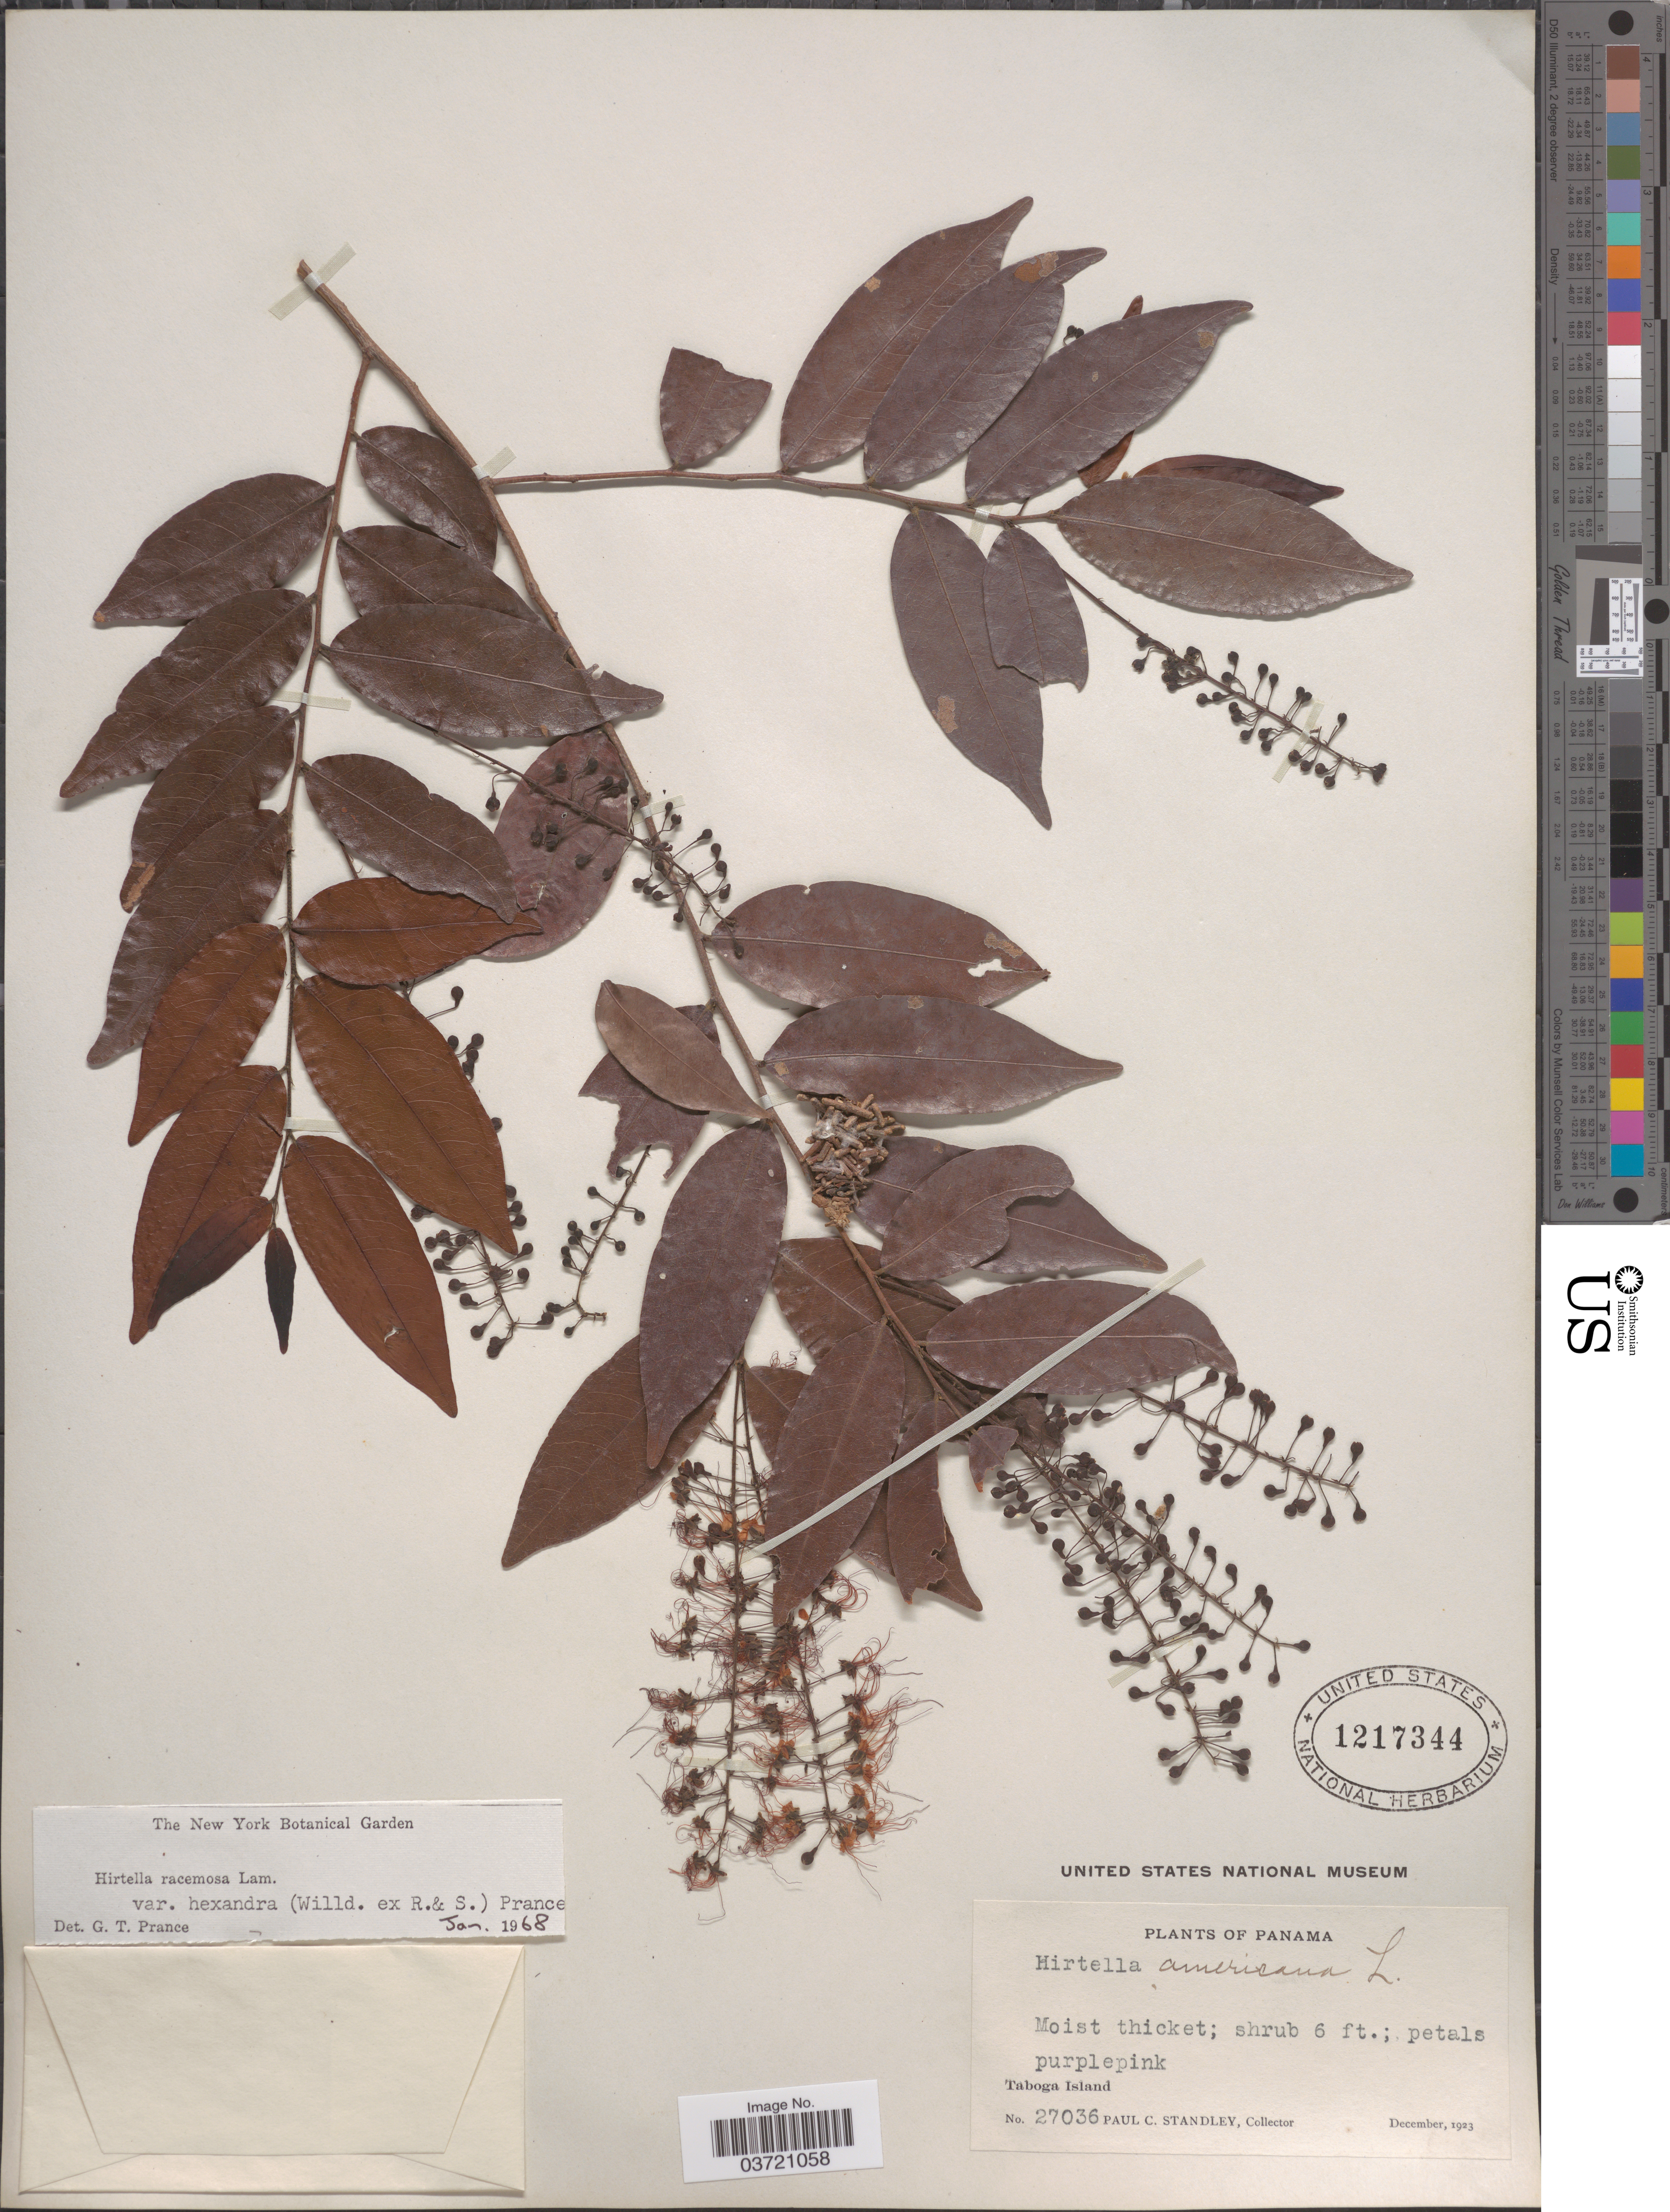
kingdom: Plantae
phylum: Tracheophyta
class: Magnoliopsida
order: Malpighiales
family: Chrysobalanaceae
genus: Hirtella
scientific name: Hirtella racemosa var. hexandra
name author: (Willd. ex Roem. & Schult.) Prance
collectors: P. C. Standley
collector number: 27036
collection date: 1923-12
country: Panama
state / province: Panamá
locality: Taboga Island.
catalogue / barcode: US 1217344